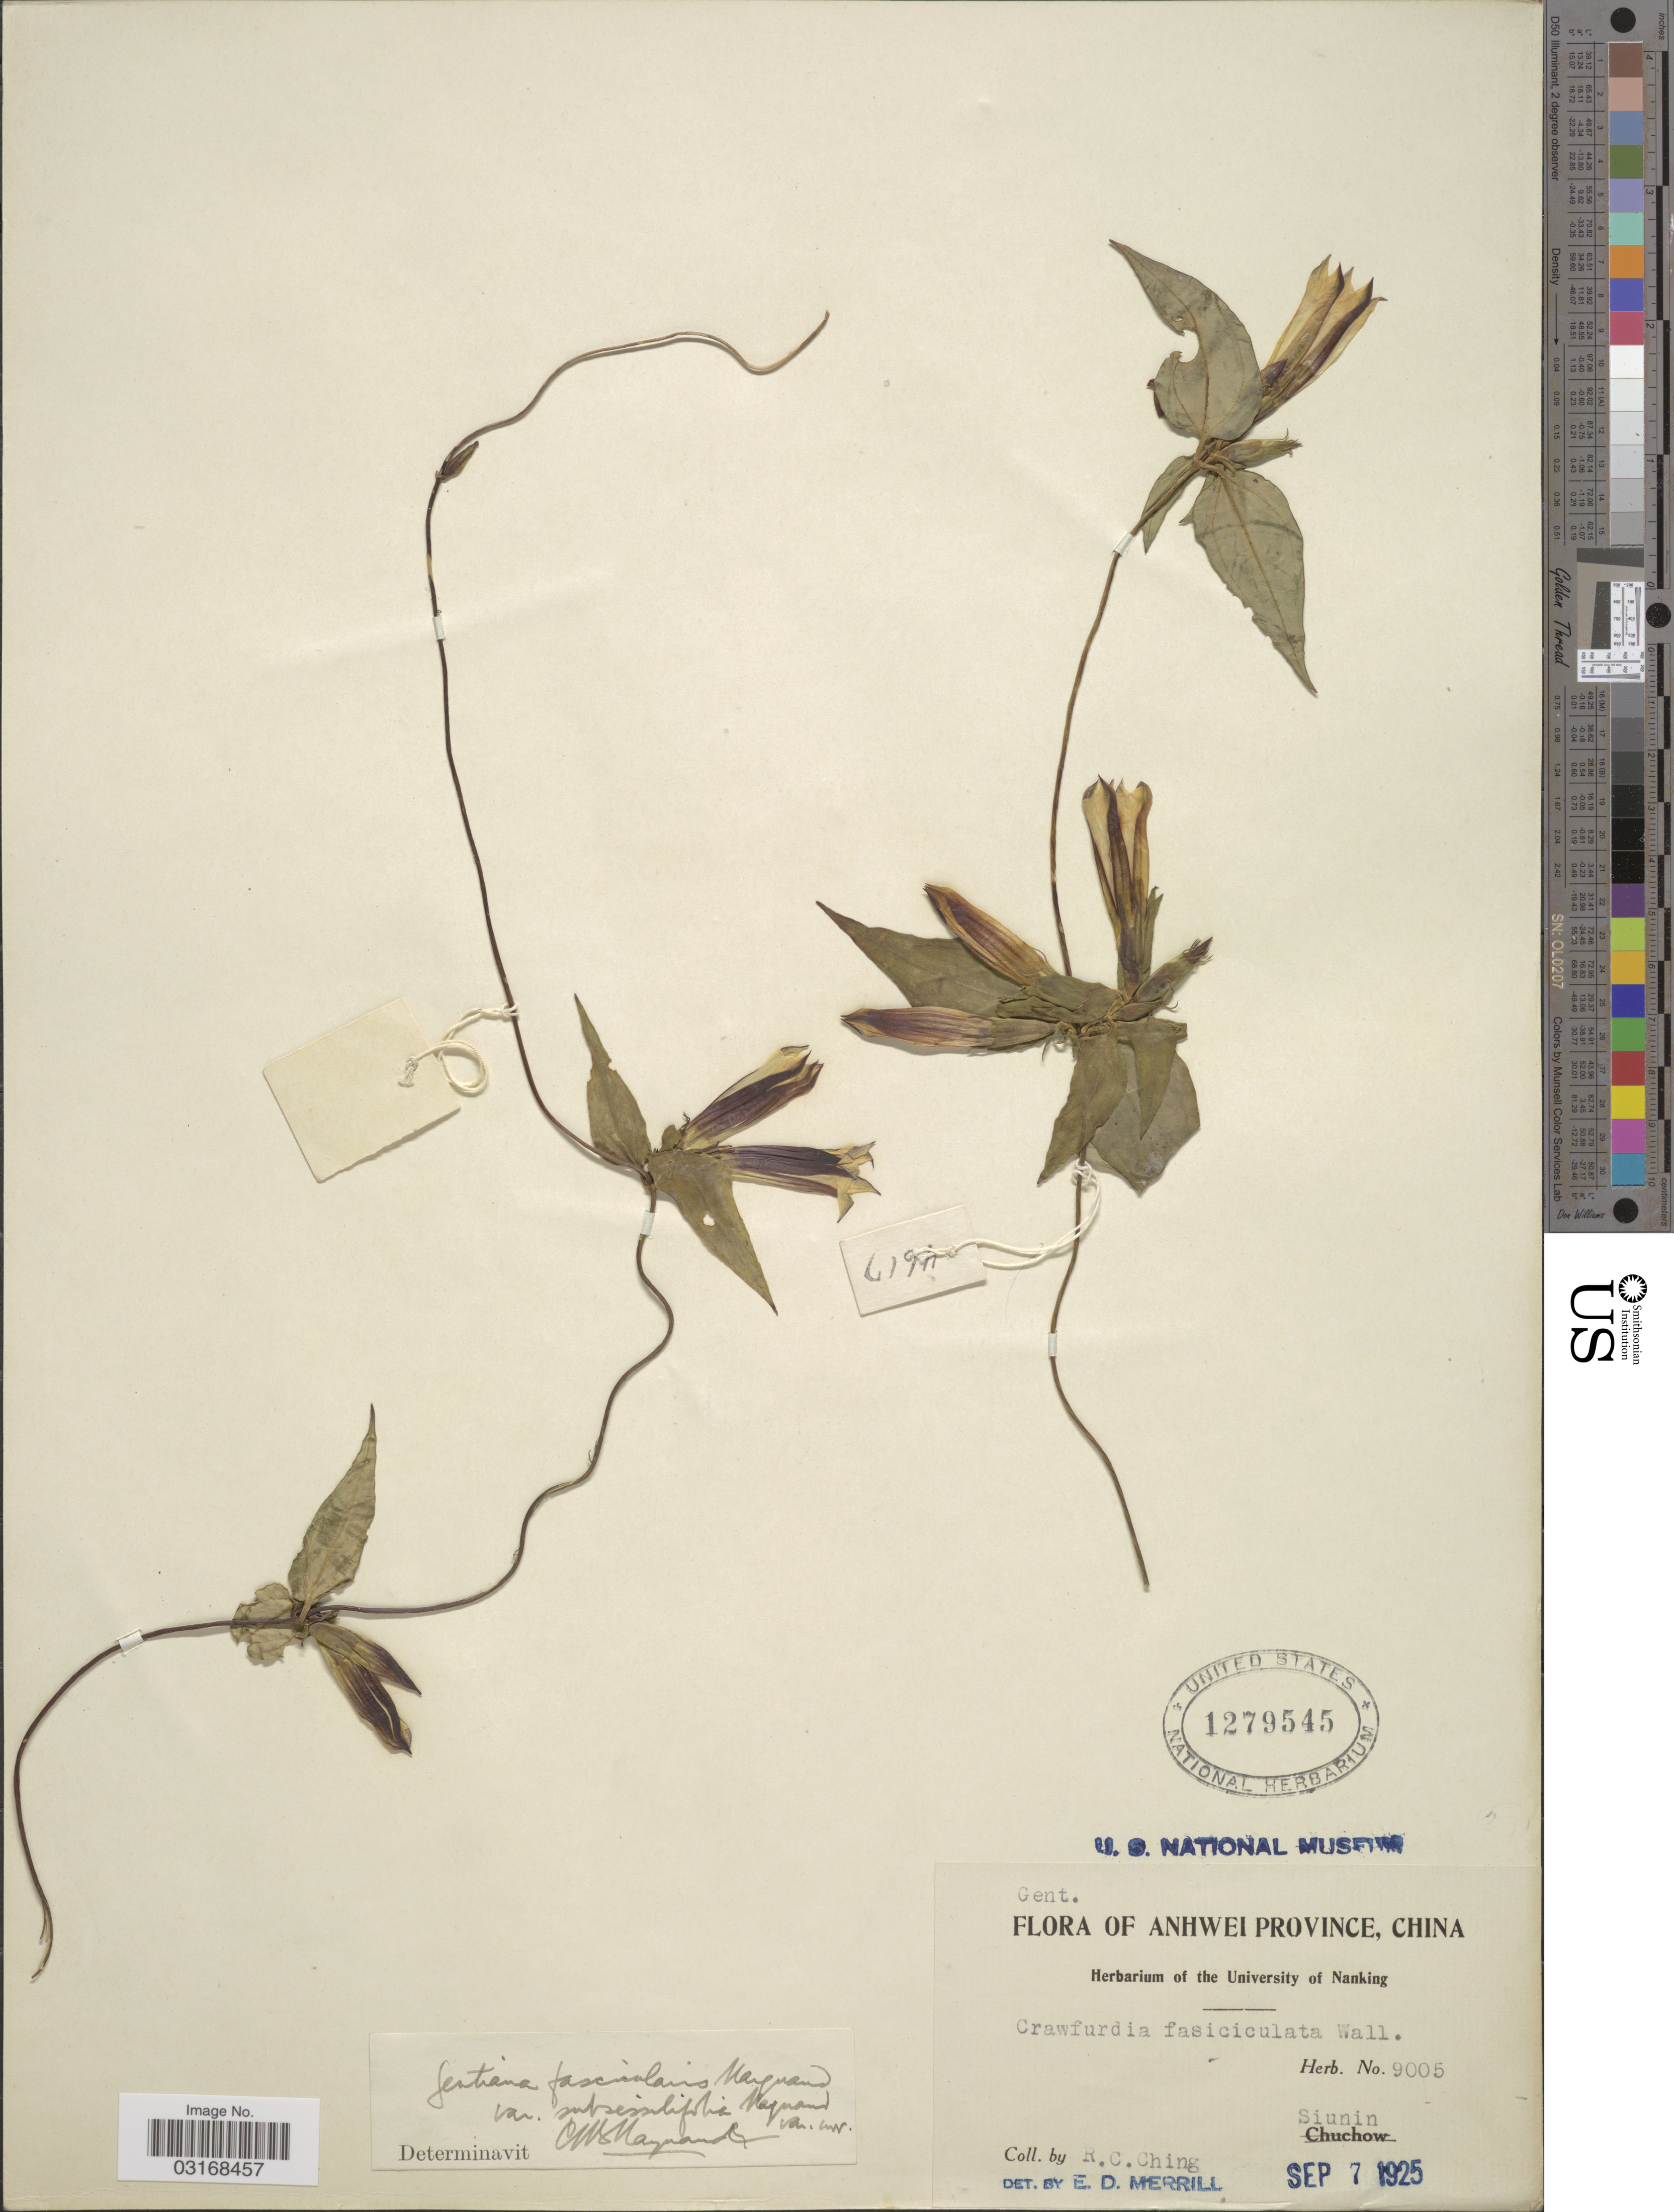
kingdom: Plantae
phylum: Tracheophyta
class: Magnoliopsida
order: Gentianales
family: Gentianaceae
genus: Crawfurdia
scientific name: Crawfurdia fasciculata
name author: Wall.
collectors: R. C. Ching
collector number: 9005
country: China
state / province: Anhui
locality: Anhwei Province. Siunin.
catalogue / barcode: US 1279545